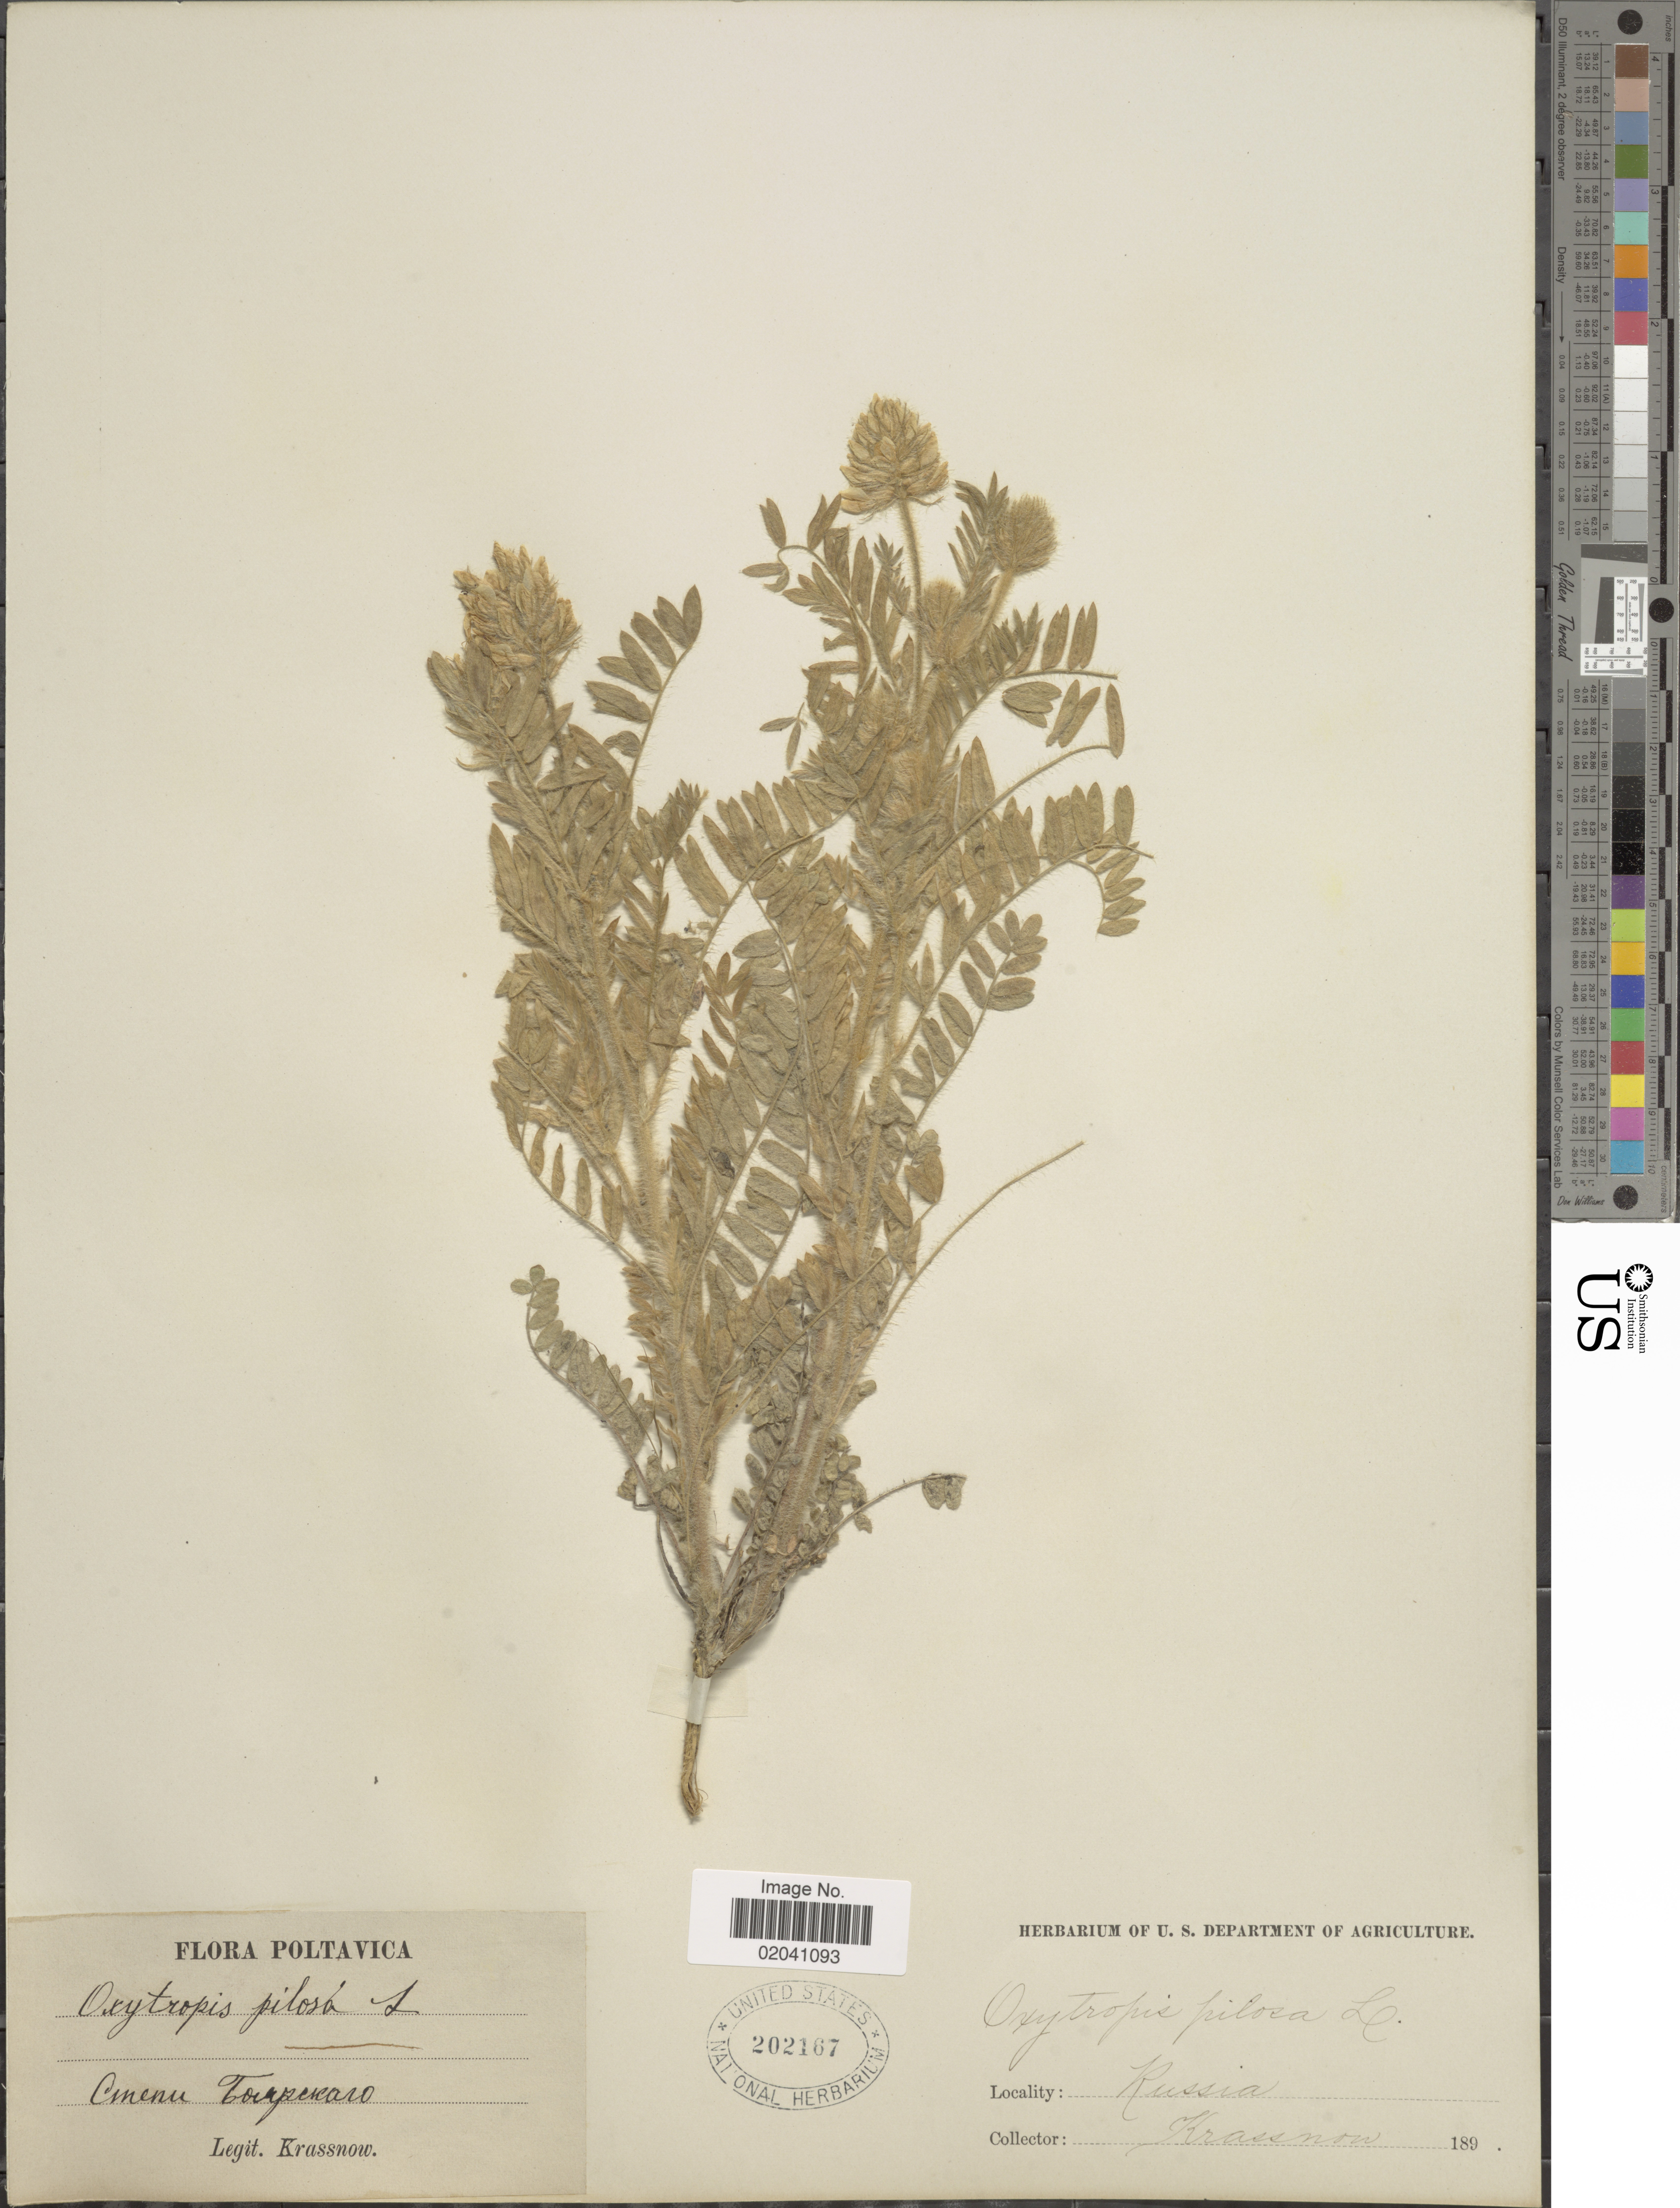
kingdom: Plantae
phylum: Tracheophyta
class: Magnoliopsida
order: Fabales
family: Fabaceae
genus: Oxytropis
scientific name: Oxytropis pilosa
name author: (L.) DC.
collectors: -. Krassnow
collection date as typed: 189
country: Ukraine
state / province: Poltava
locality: Boyarskiy Steppe.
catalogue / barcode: US 202167